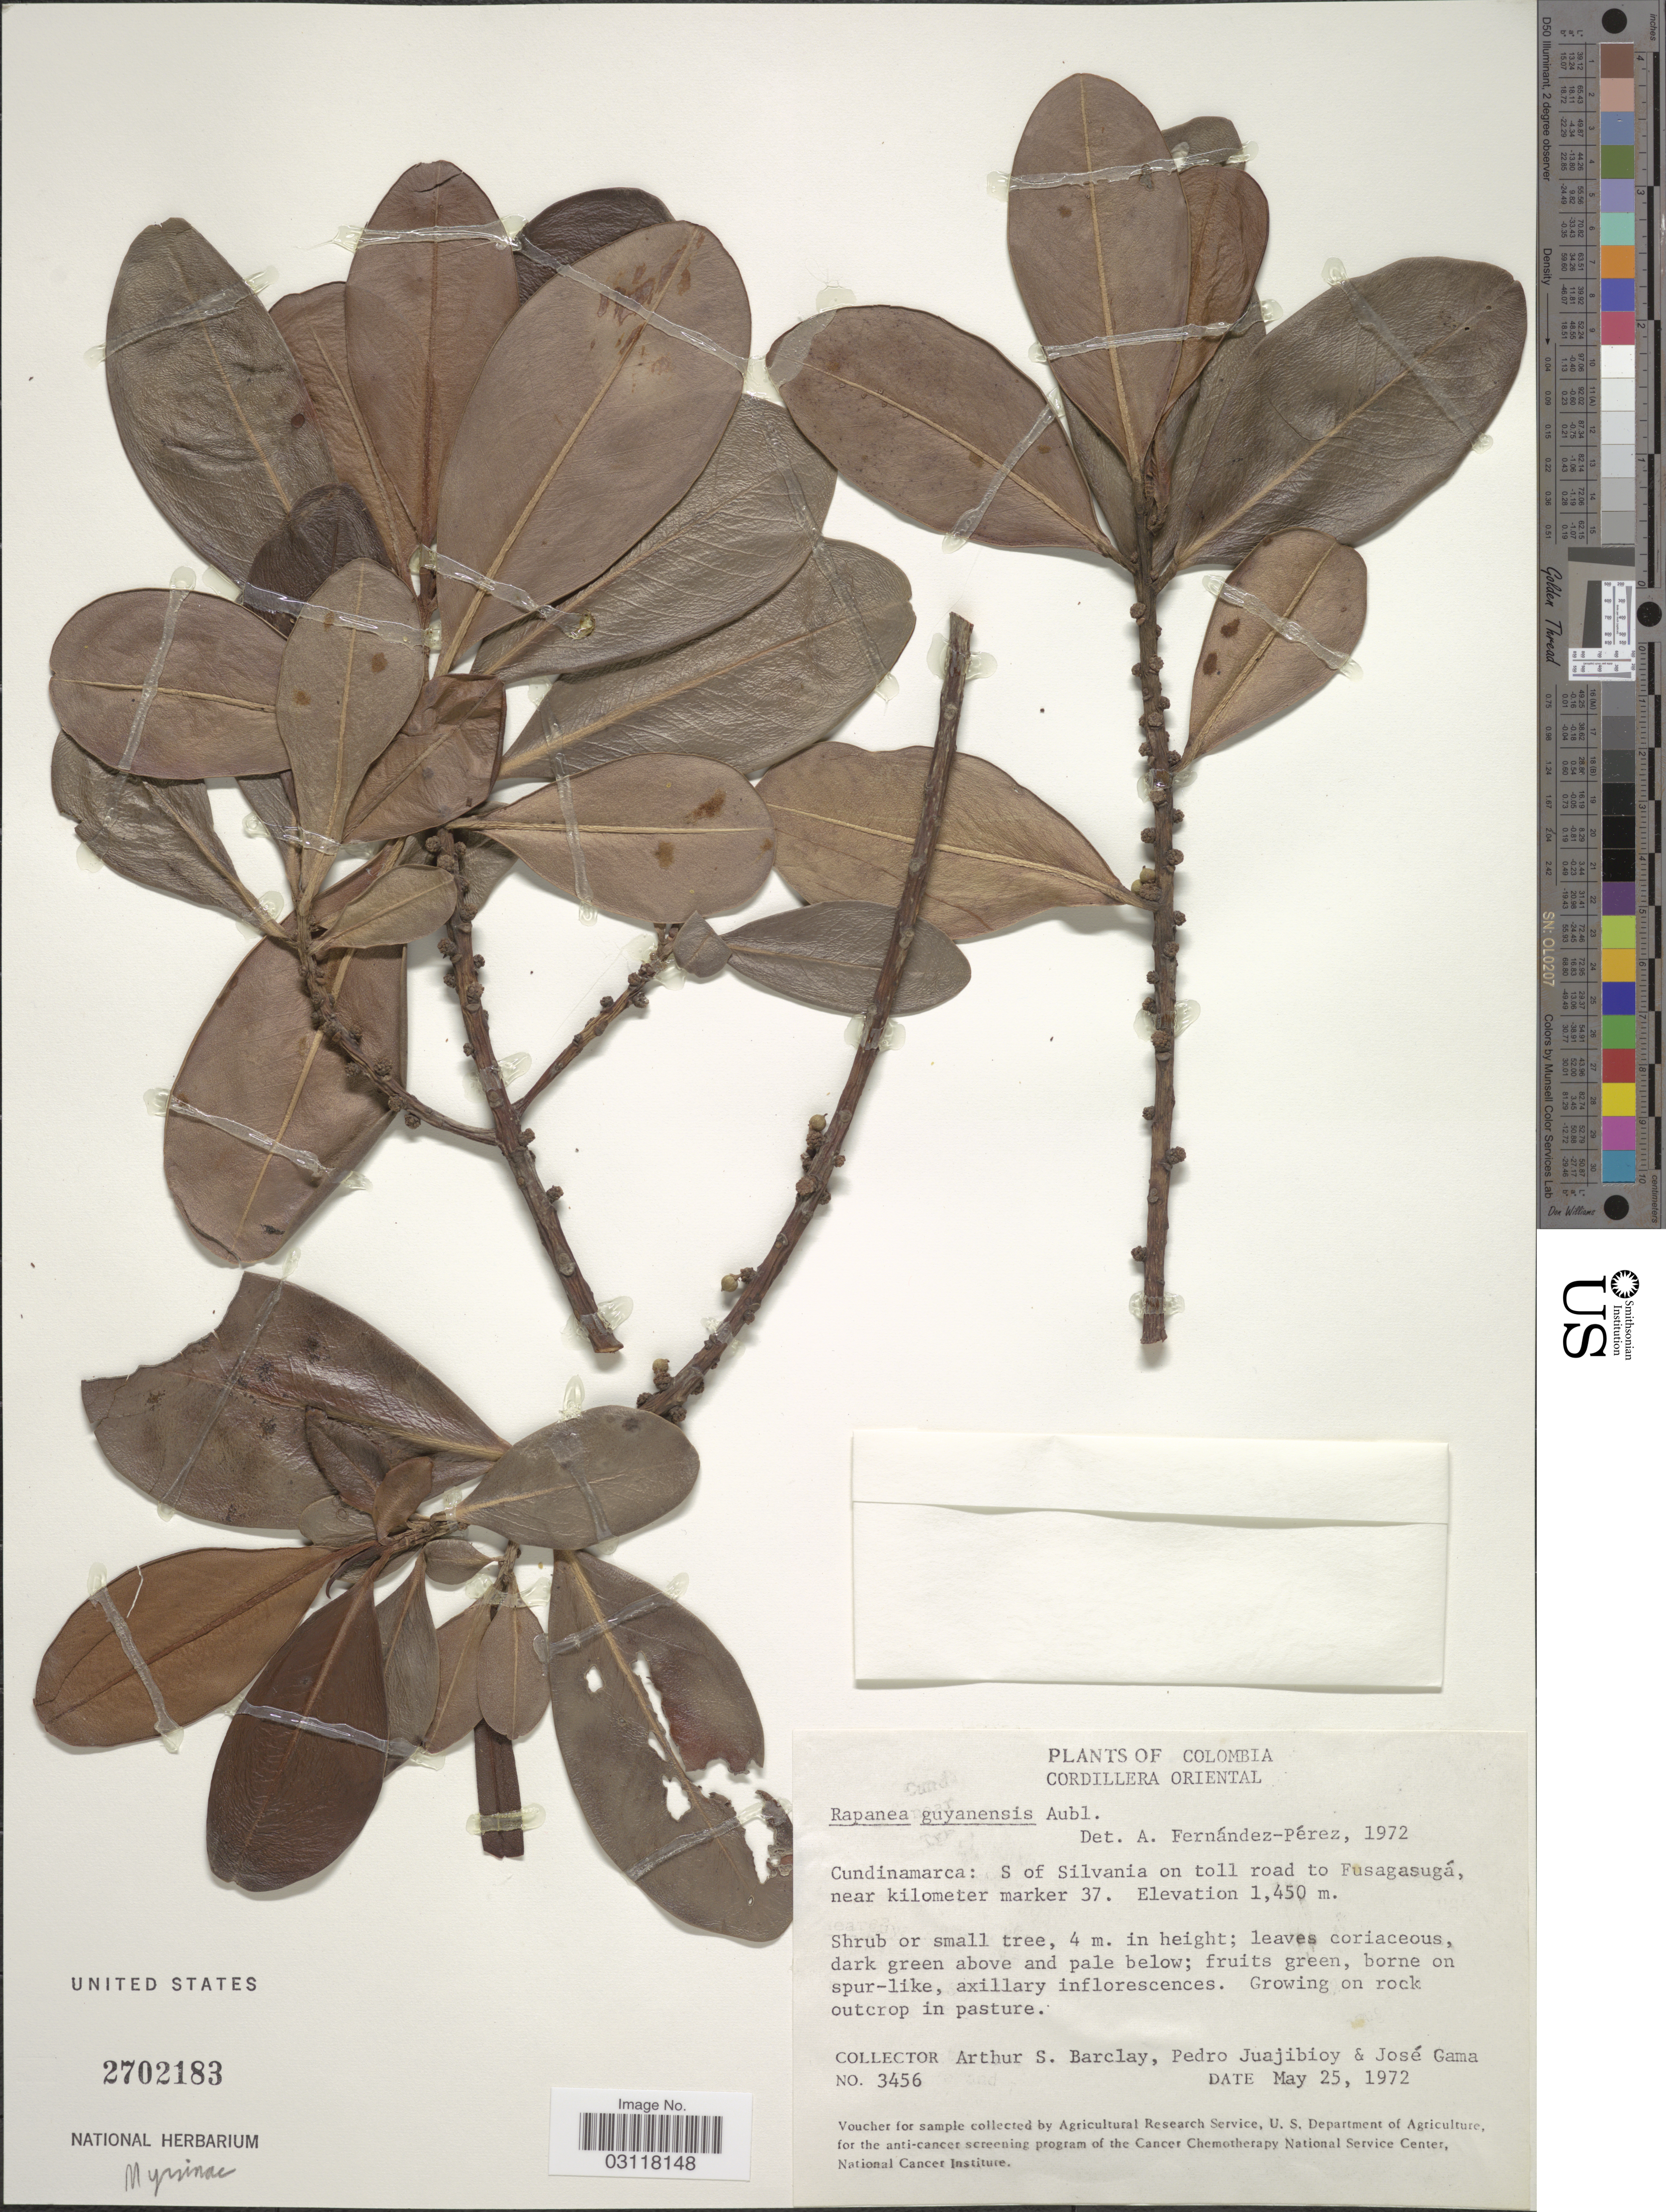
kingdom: Plantae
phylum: Tracheophyta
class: Magnoliopsida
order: Ericales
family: Primulaceae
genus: Rapanea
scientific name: Rapanea guianensis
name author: Aubl.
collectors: A. S. Barclay, P. Juajibioy & J. Gama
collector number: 3456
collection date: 1972-05-25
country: Colombia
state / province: Cundinamarca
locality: Cordillera Oriental. S of Silvania on toll road to Fusagasugá, near kilometer marker 37.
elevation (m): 1450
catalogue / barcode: US 2702183